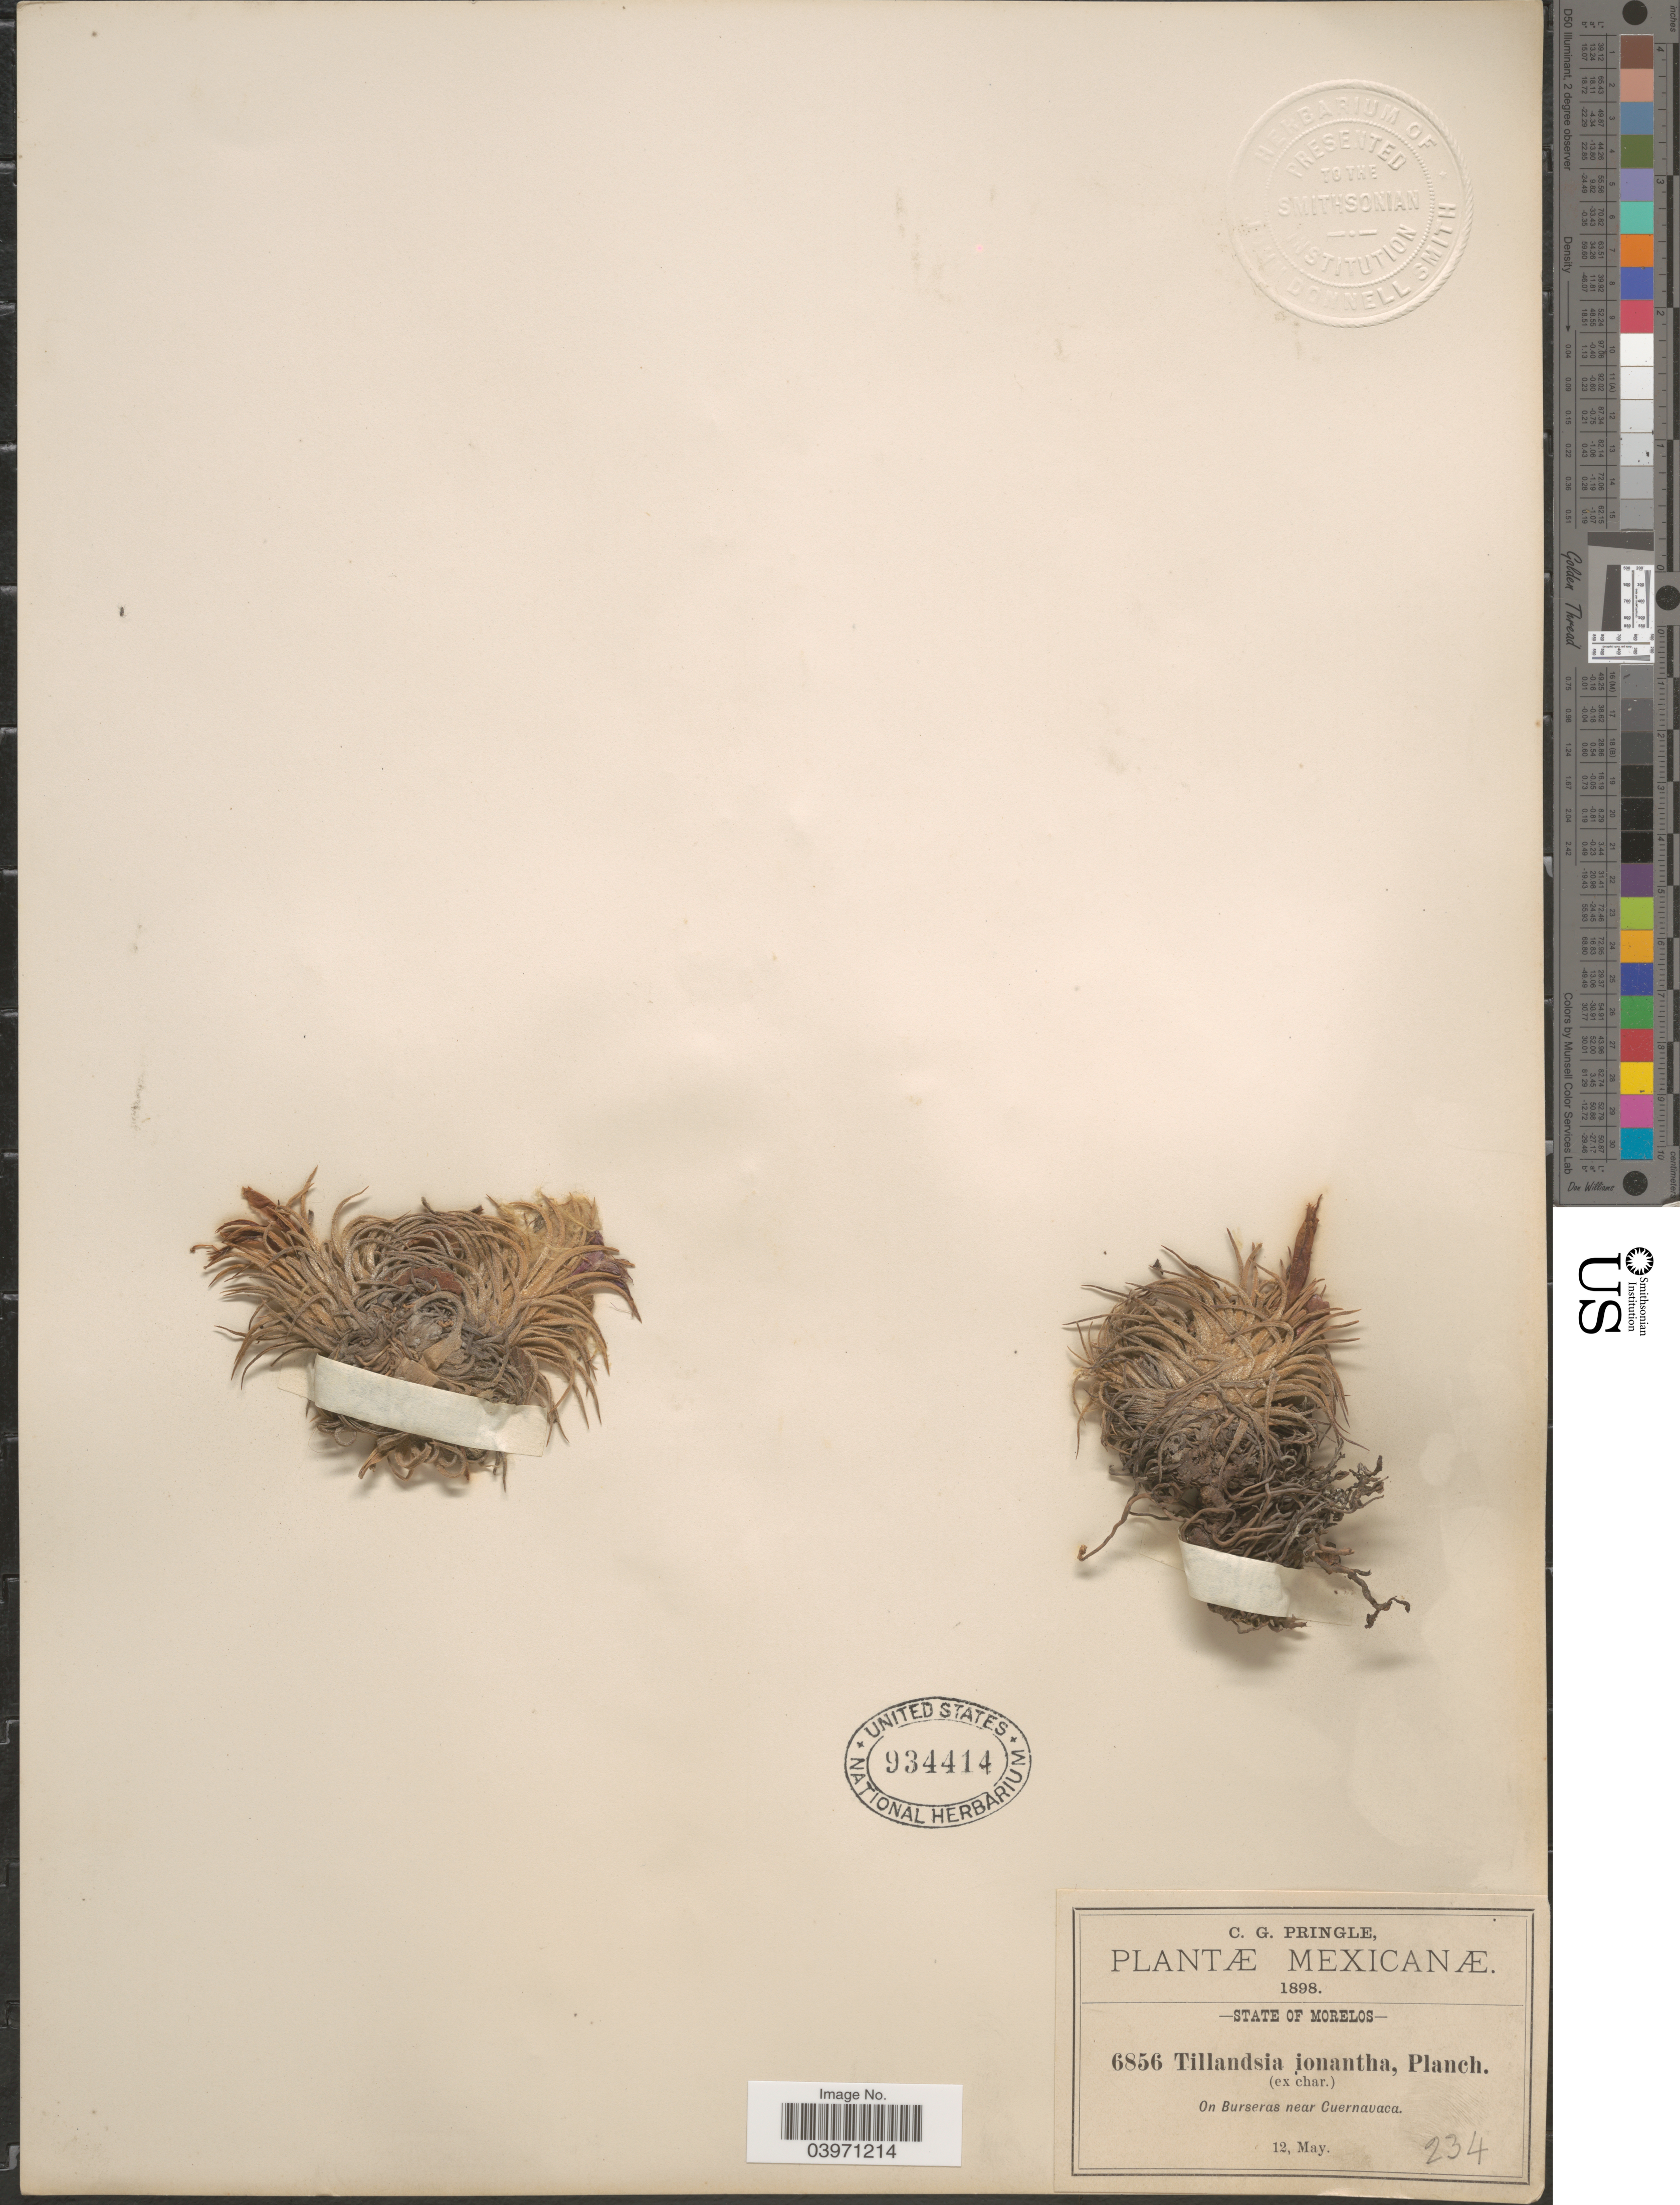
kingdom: Plantae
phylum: Tracheophyta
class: Liliopsida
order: Poales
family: Bromeliaceae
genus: Tillandsia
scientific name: Tillandsia ionantha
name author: Planch.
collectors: C. G. Pringle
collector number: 6856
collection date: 1898-05-12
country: Mexico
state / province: Morelos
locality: On Burseras near Cuernavaca.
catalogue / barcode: US 934414